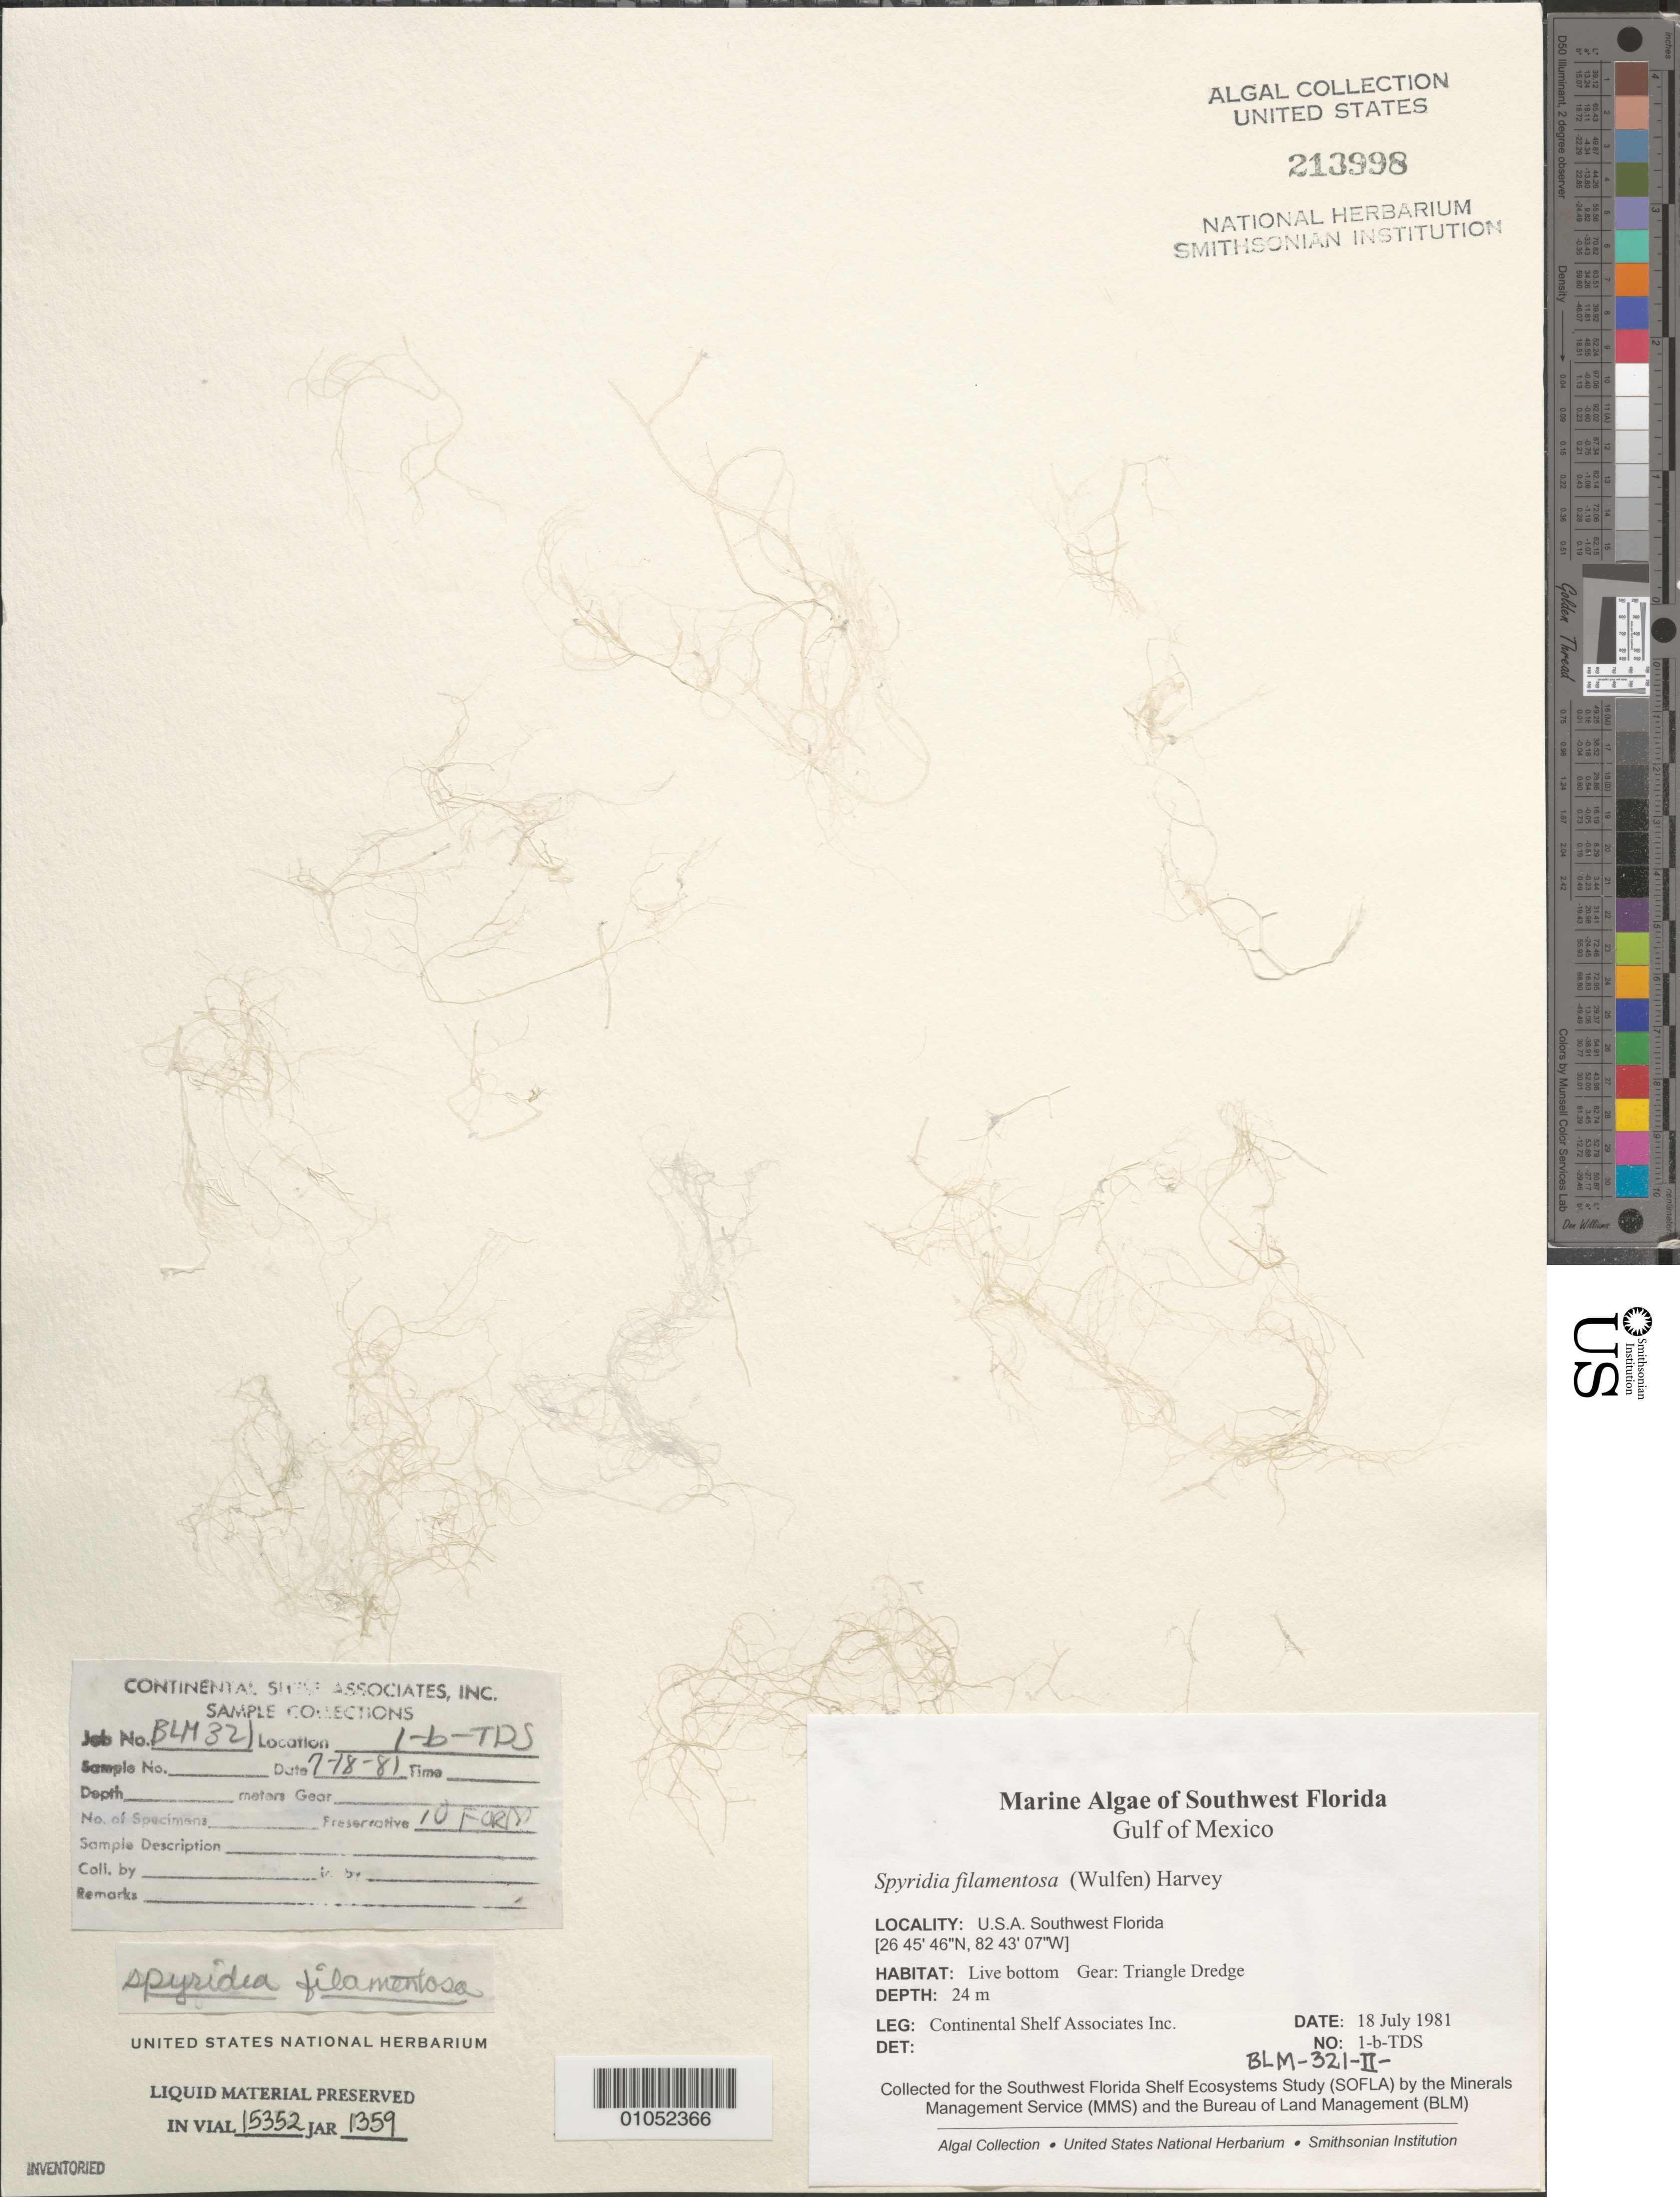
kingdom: Plantae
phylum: Rhodophyta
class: Florideophyceae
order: Ceramiales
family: Spyridiaceae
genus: Spyridia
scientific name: Spyridia filamentosa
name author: (Wulfen) Harv.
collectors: Continental Shelf Associates for the MMS/BLM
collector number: BLM-321-II-1-B-TDS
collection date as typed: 18 Jul 1981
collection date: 1981-07-18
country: United States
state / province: Florida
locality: Gulf of Mexico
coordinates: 26 45'46"N, 82 43'07"W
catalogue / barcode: US 213998